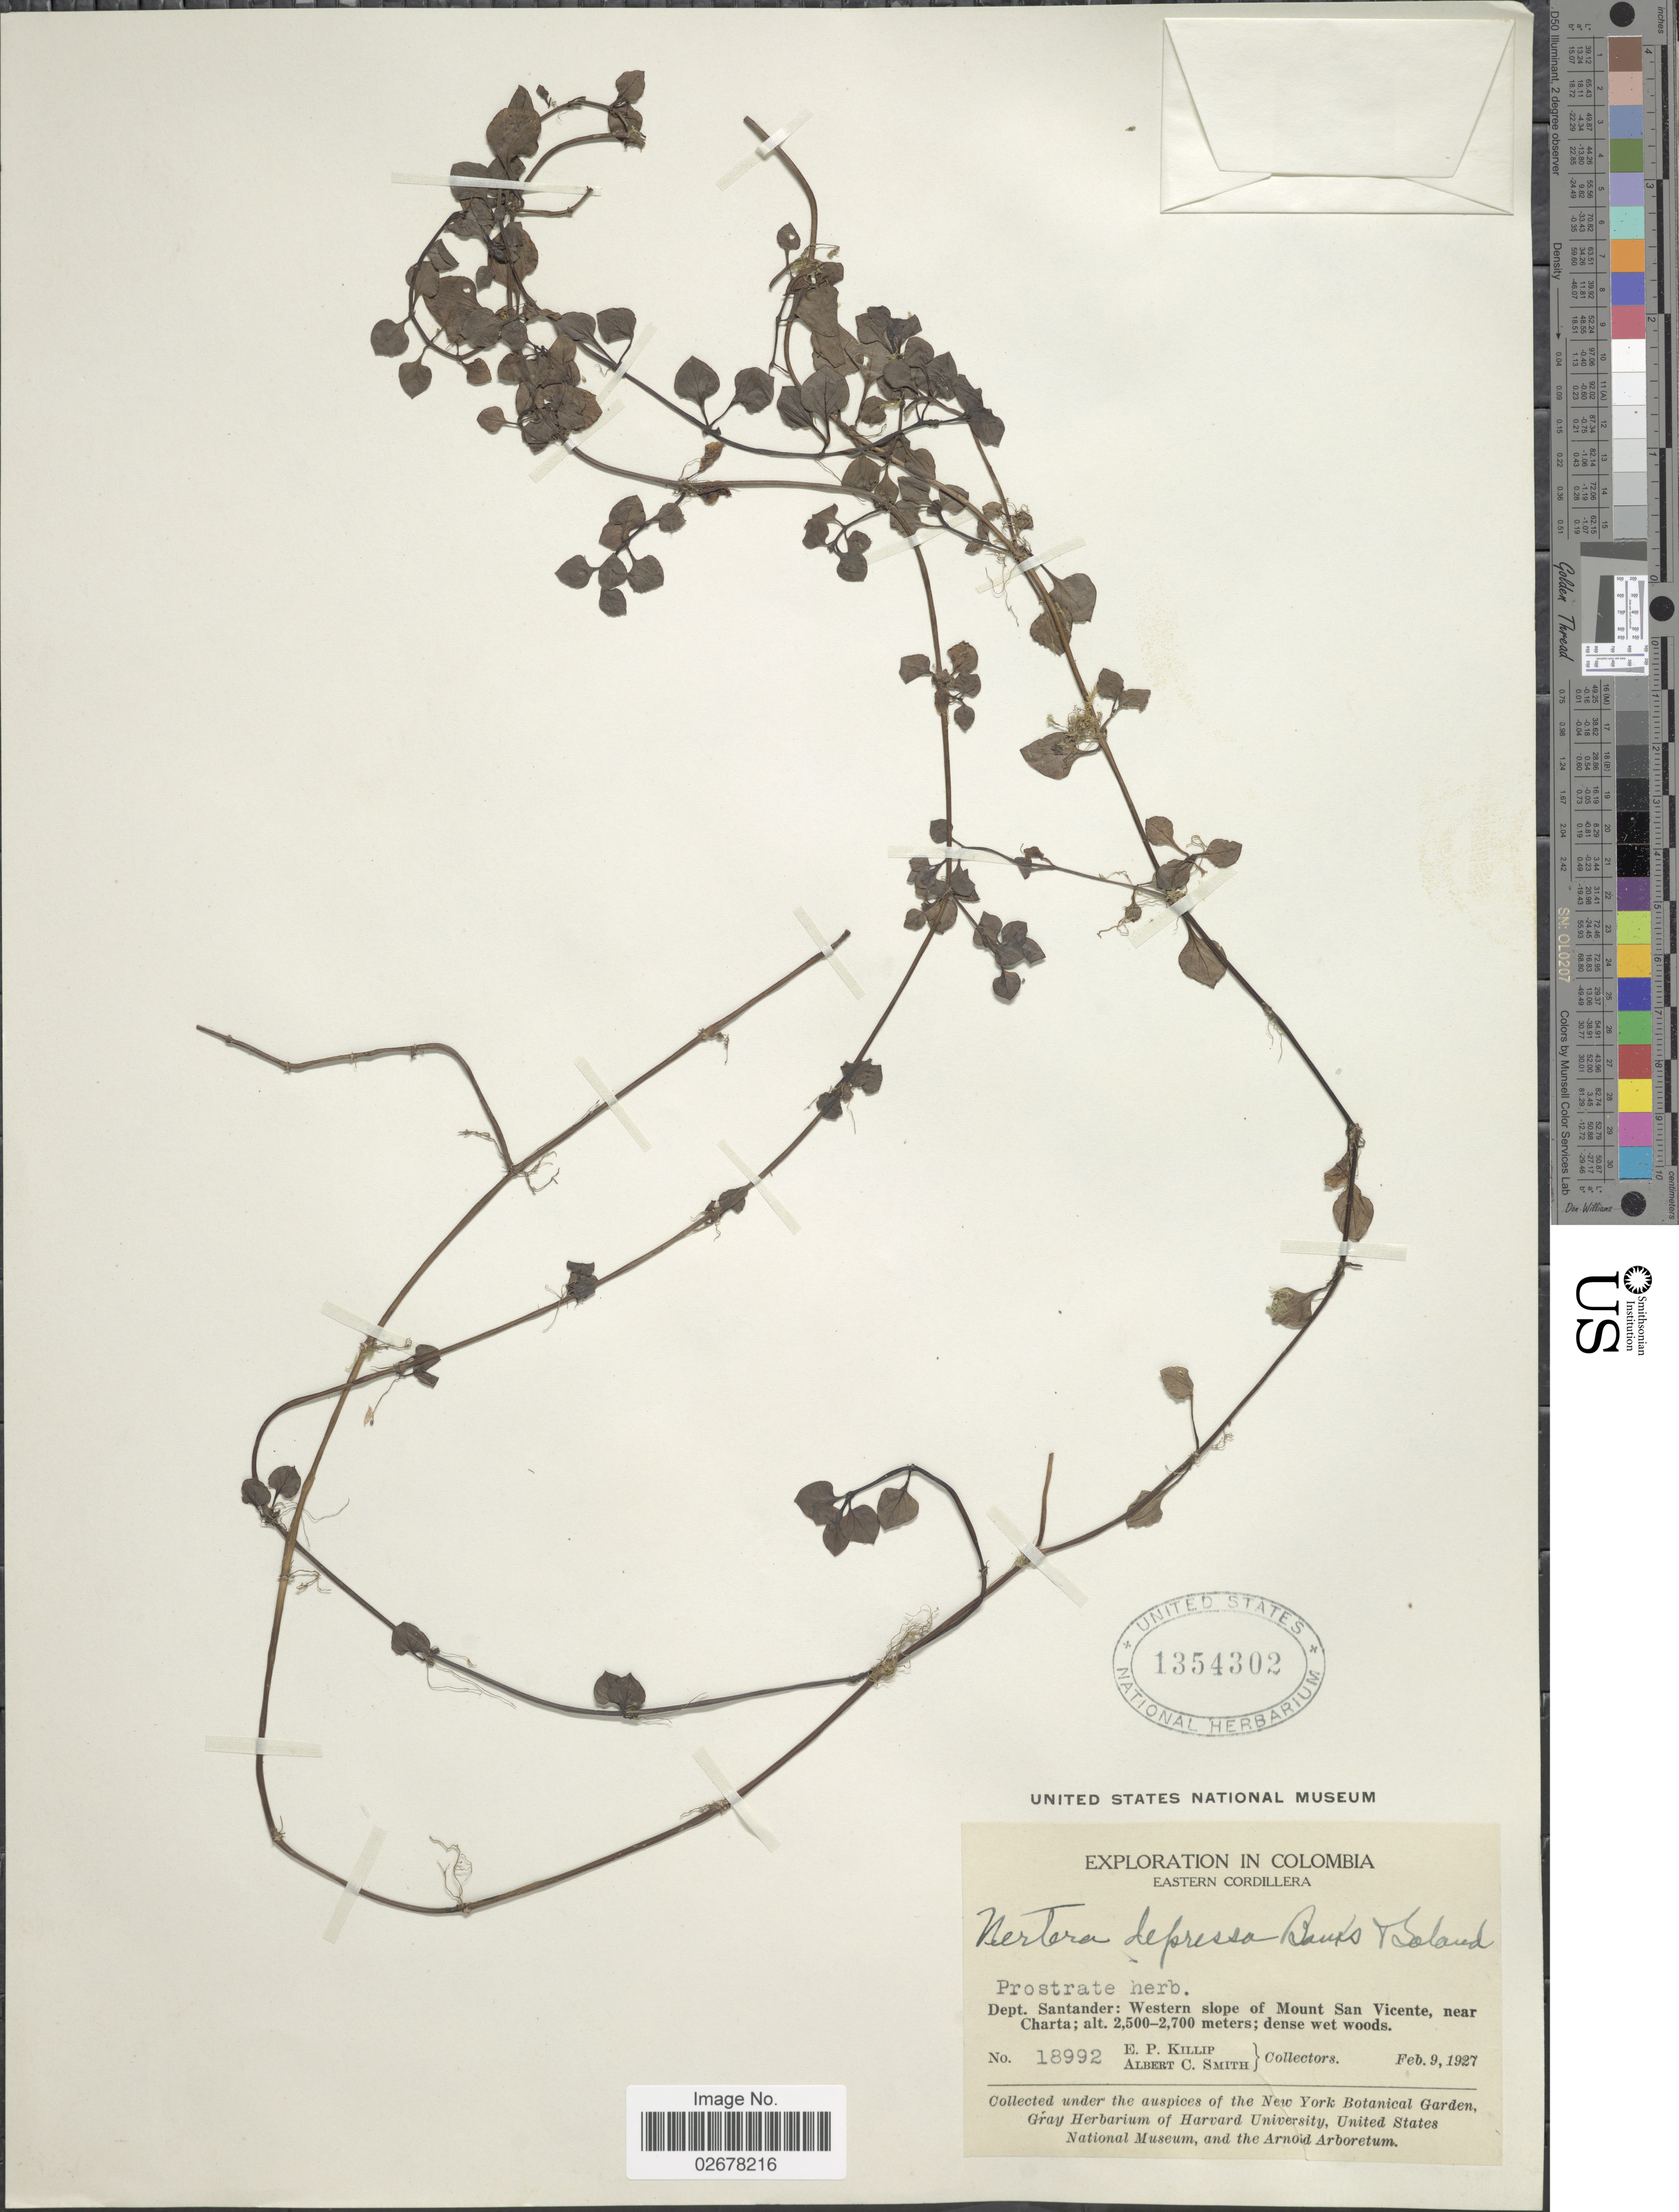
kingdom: Plantae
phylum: Tracheophyta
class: Magnoliopsida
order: Gentianales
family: Rubiaceae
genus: Nertera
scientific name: Nertera depressa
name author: Banks & Sol. ex Gaertn.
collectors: E. P. Killip & A. C. Smith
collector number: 18992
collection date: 1927-02-09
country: Colombia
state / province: Santander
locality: Eastern Cordillera, Western slope of Mount San Vicente, near Charta.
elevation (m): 2500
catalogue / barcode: US 1354302